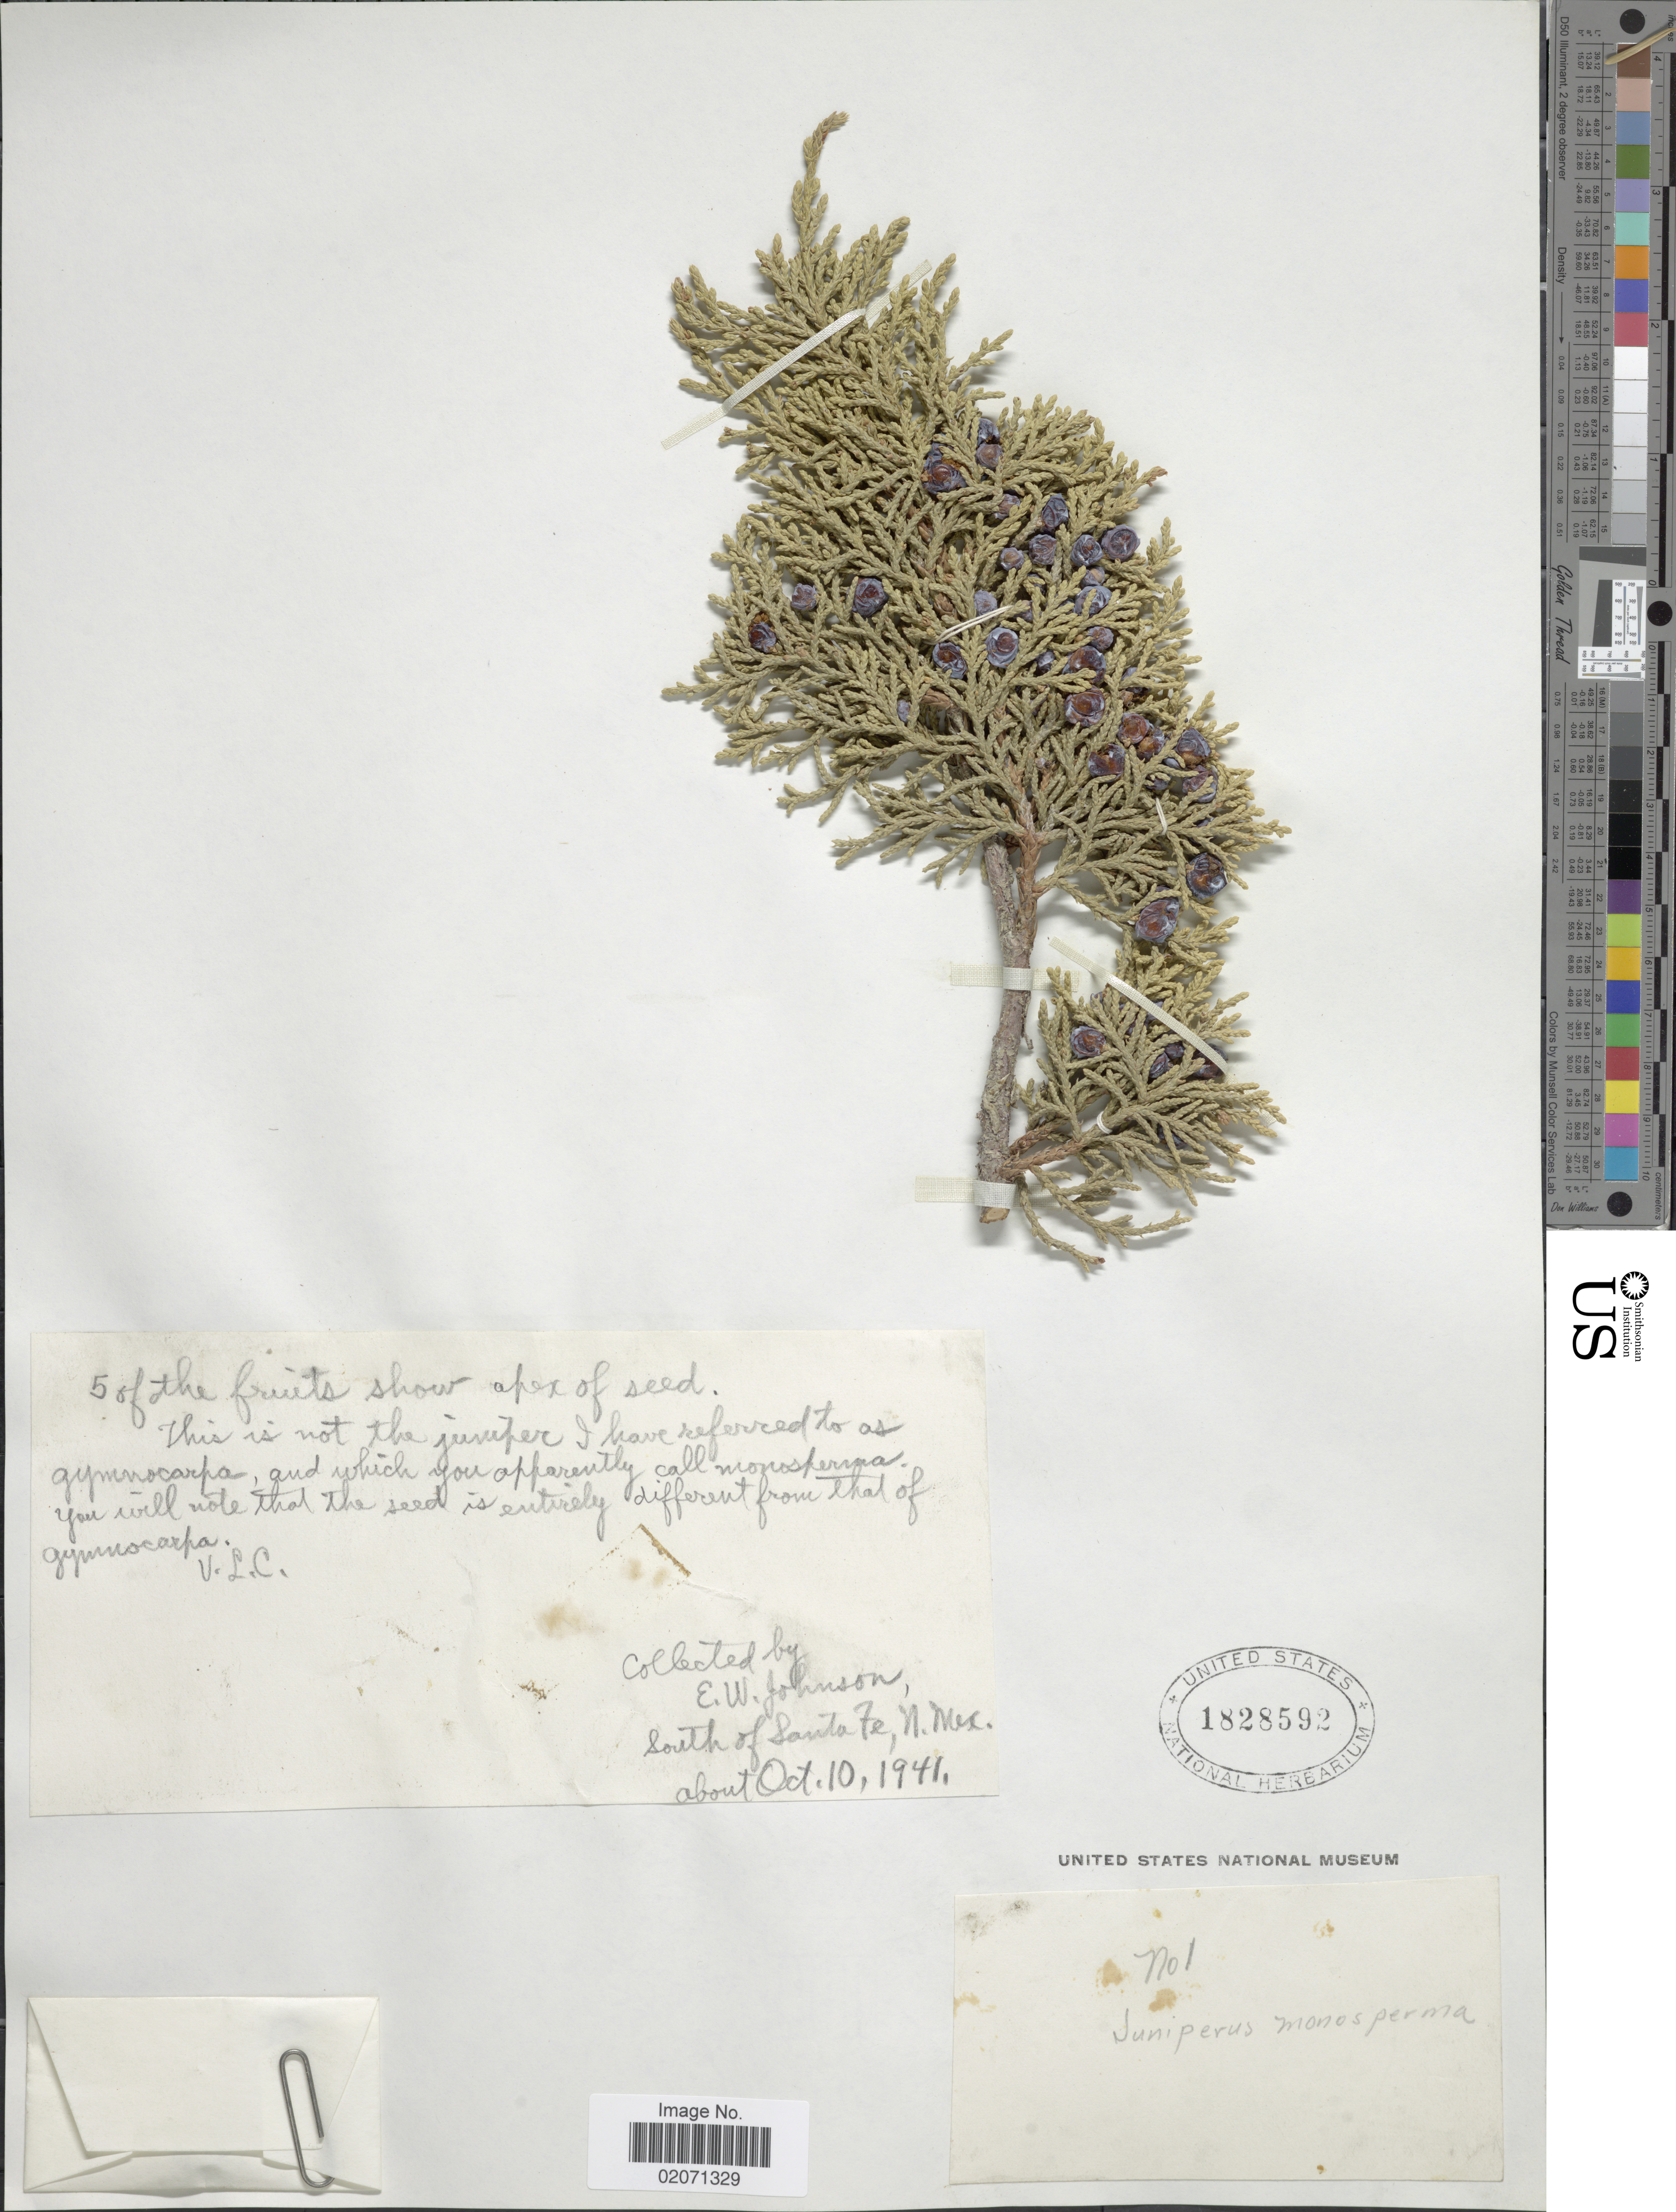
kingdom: Plantae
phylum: Tracheophyta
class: Pinopsida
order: Pinales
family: Cupressaceae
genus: Juniperus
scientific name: Juniperus monosperma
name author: (Engelm.) Sarg.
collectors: E. W. Johnson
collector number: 1?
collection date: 1941-10-10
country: United States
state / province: New Mexico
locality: South of Santa Fe, N. Mex.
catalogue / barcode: US 1828592